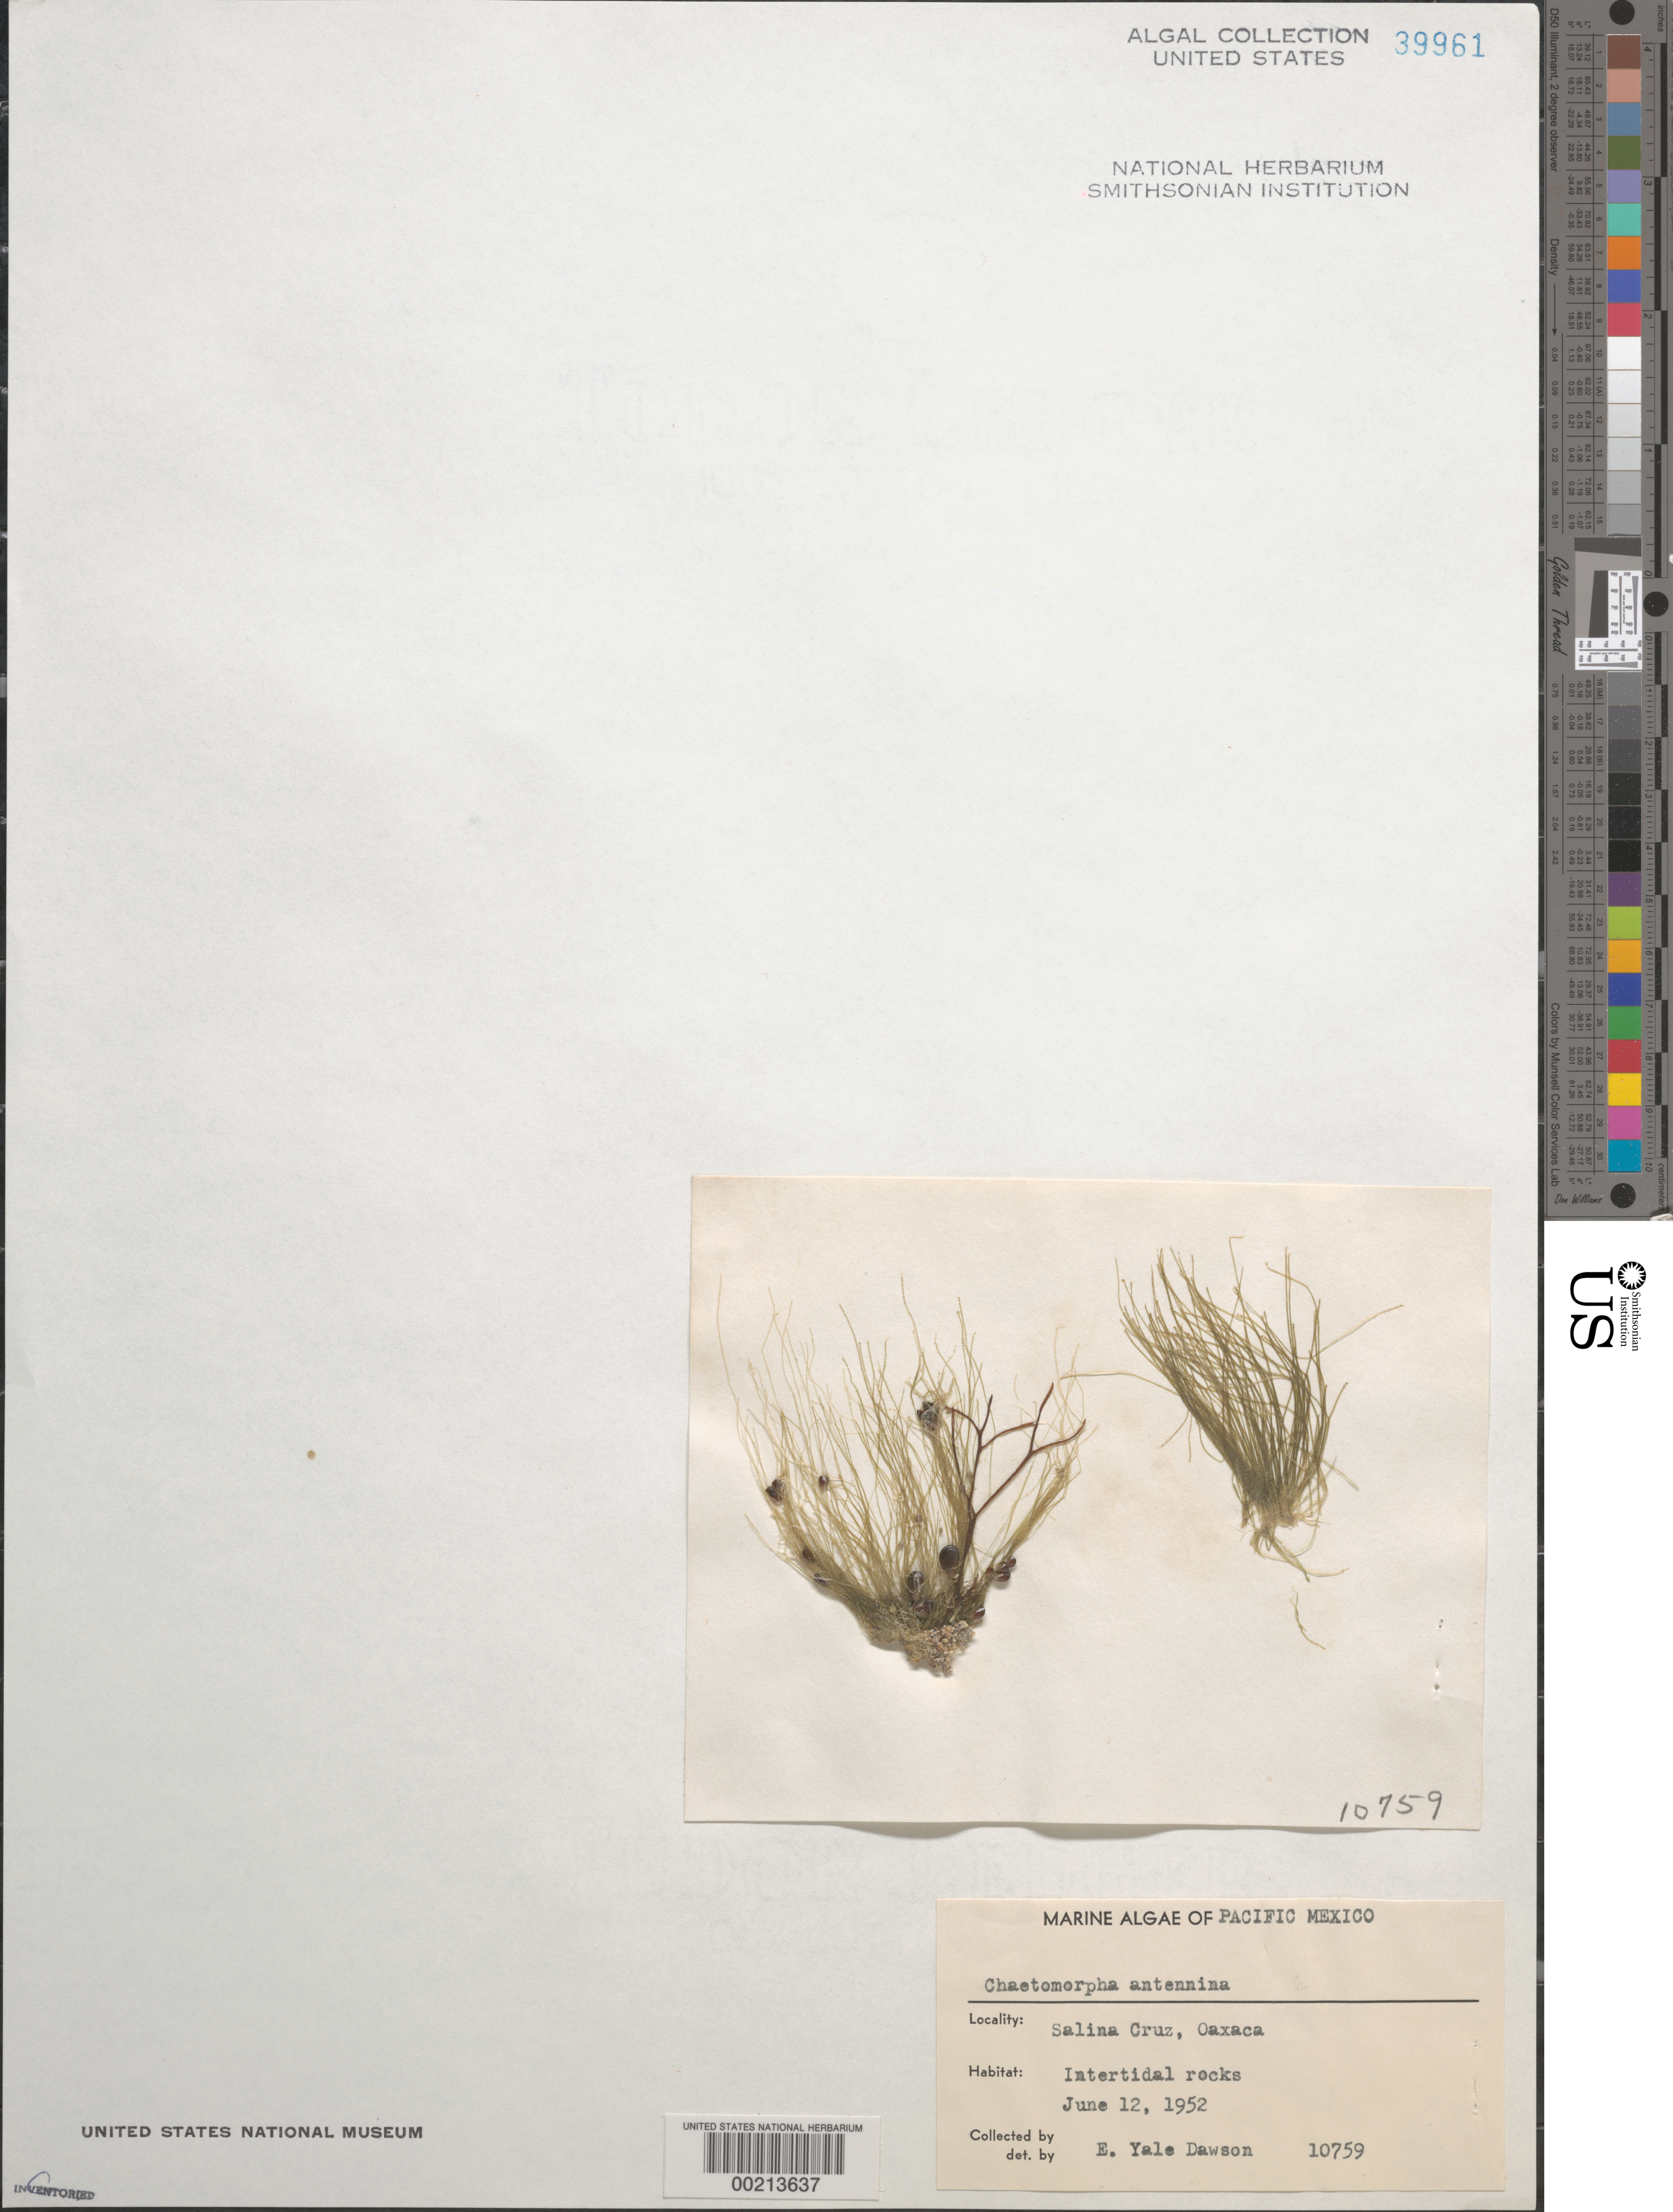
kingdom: Plantae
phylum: Chlorophyta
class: Ulvophyceae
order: Cladophorales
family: Cladophoraceae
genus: Chaetomorpha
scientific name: Chaetomorpha antennina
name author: (Bory) Kütz.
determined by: Dawson, E. Y.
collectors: E. Y. Dawson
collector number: EYD 10759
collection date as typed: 12 Jun 1952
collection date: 1952-06-12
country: Mexico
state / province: Oaxaca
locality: Salina Cruz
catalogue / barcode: US 39961